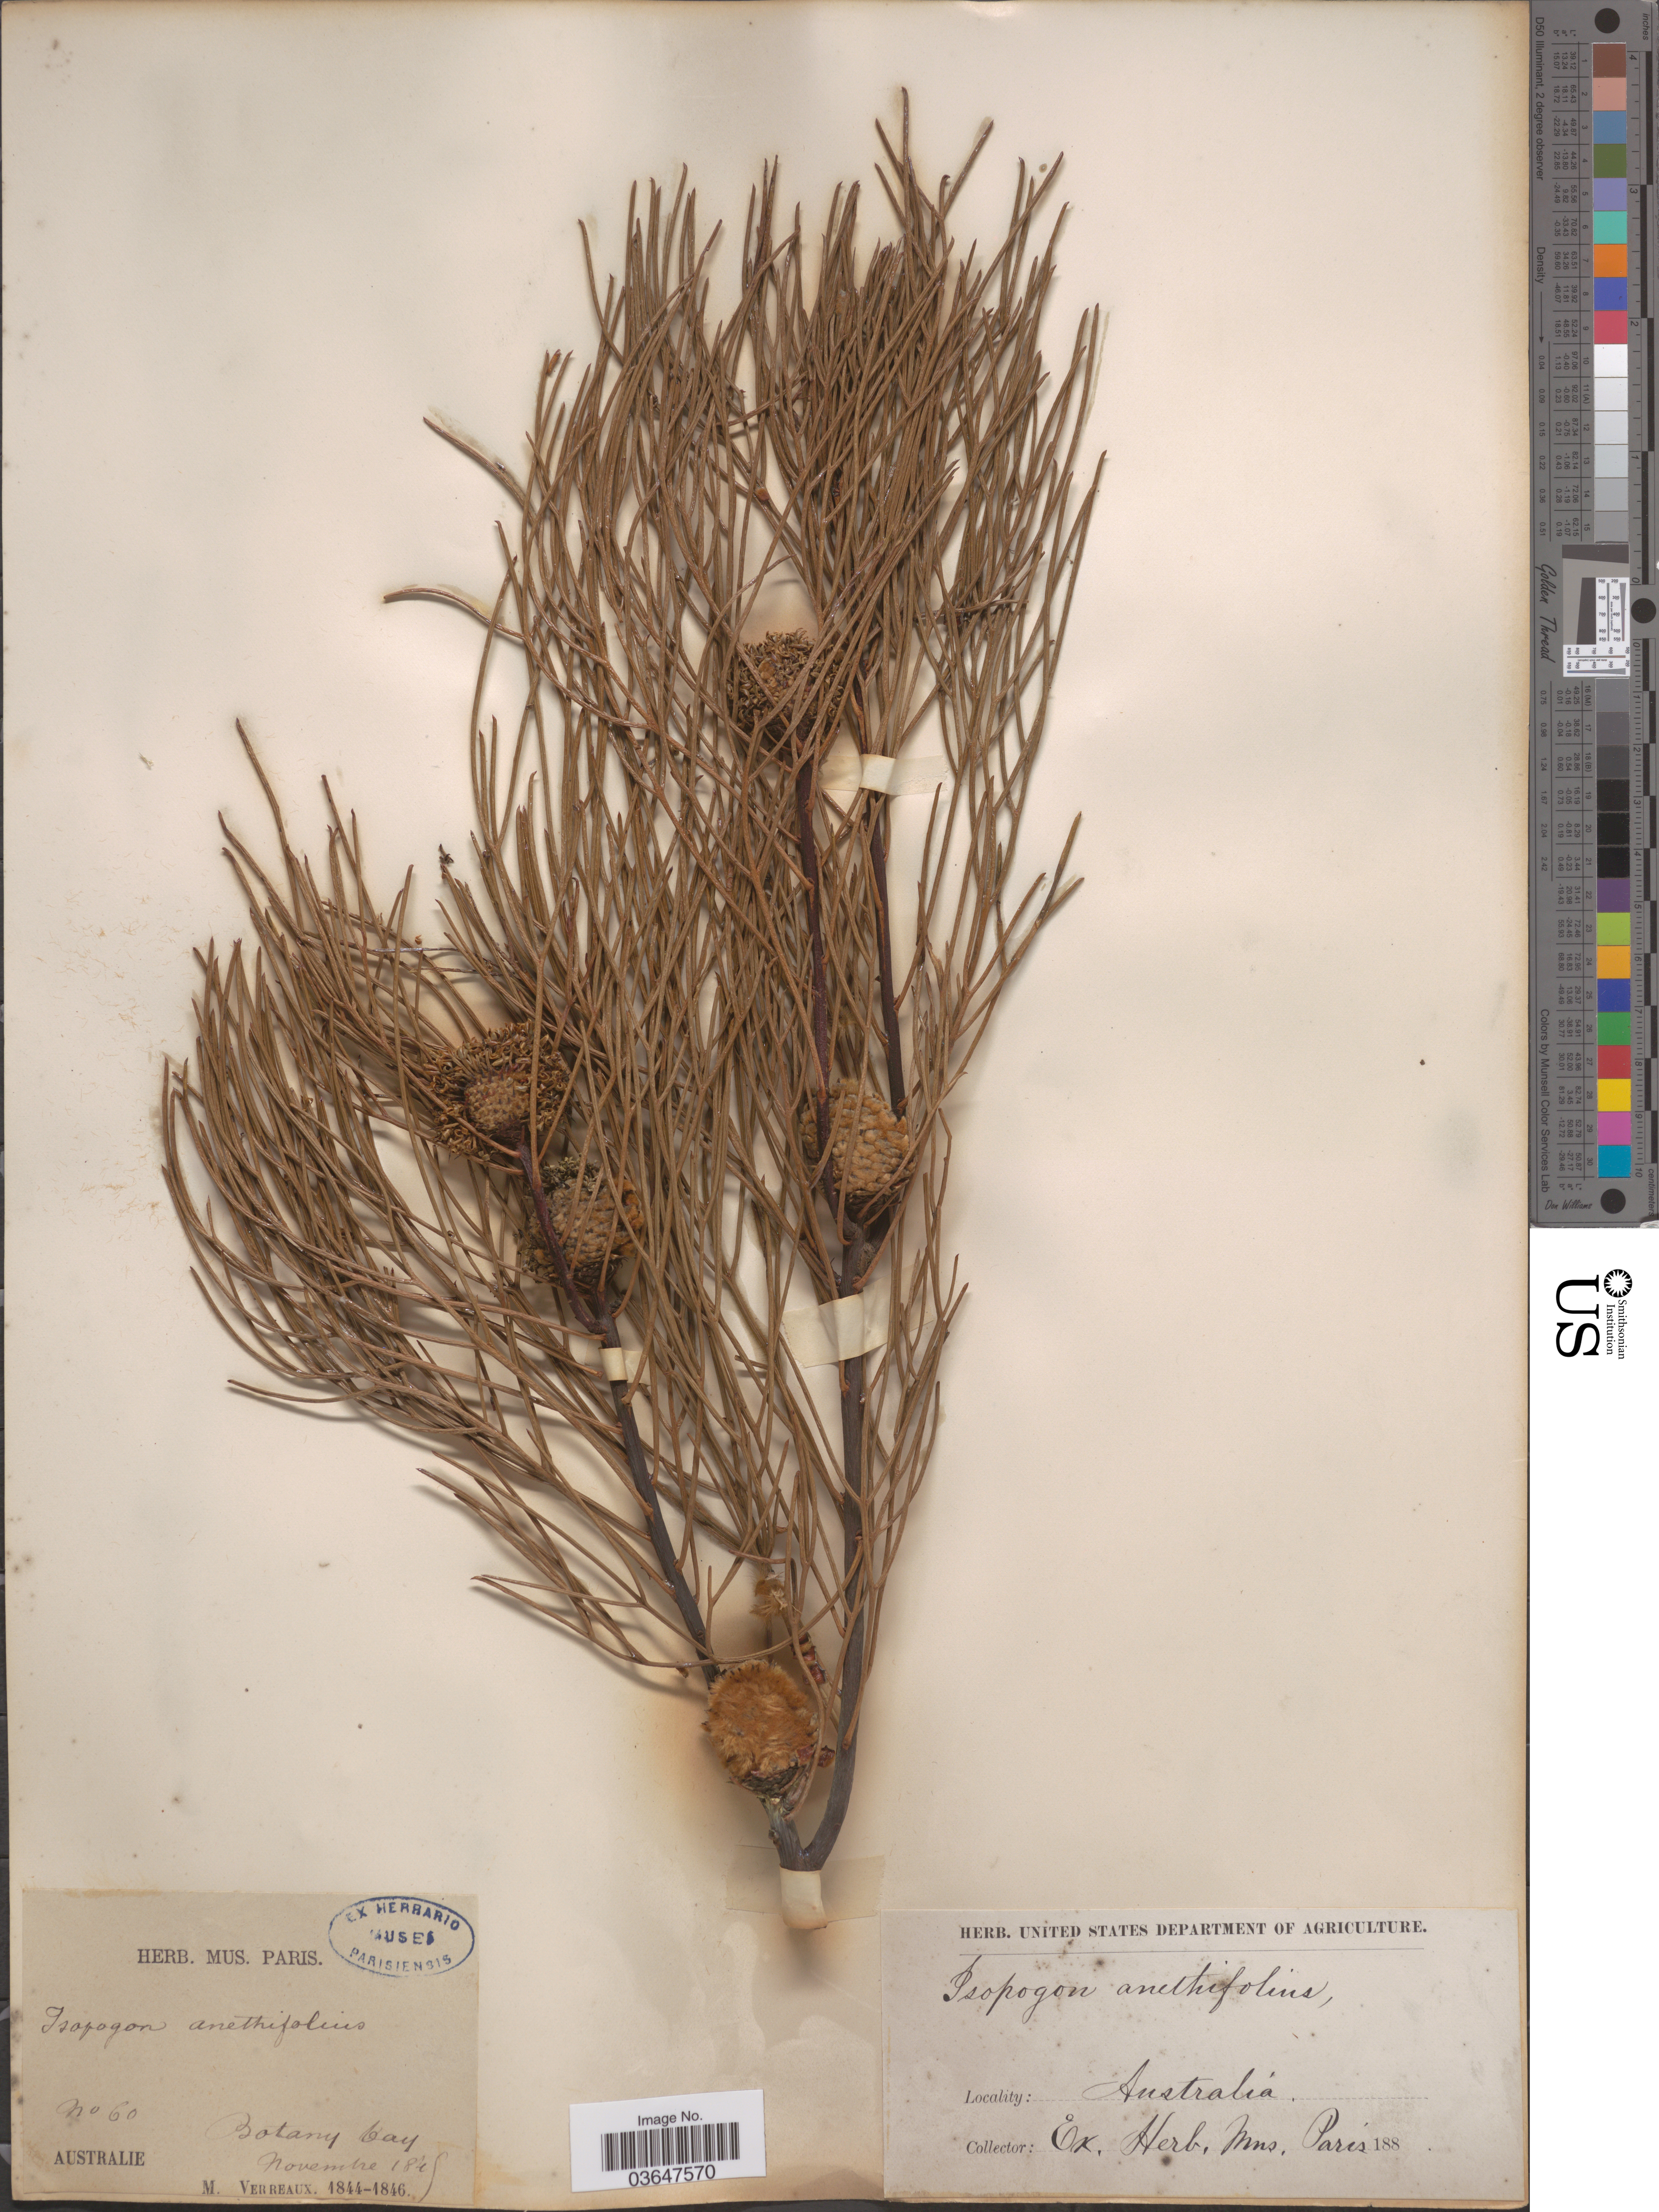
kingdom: Plantae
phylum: Tracheophyta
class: Magnoliopsida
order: Proteales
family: Proteaceae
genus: Isopogon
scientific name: Isopogon anethifolius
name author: Knight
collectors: M. Verreaux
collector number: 60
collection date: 1845-11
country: Australia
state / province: New South Wales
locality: Botany bay.